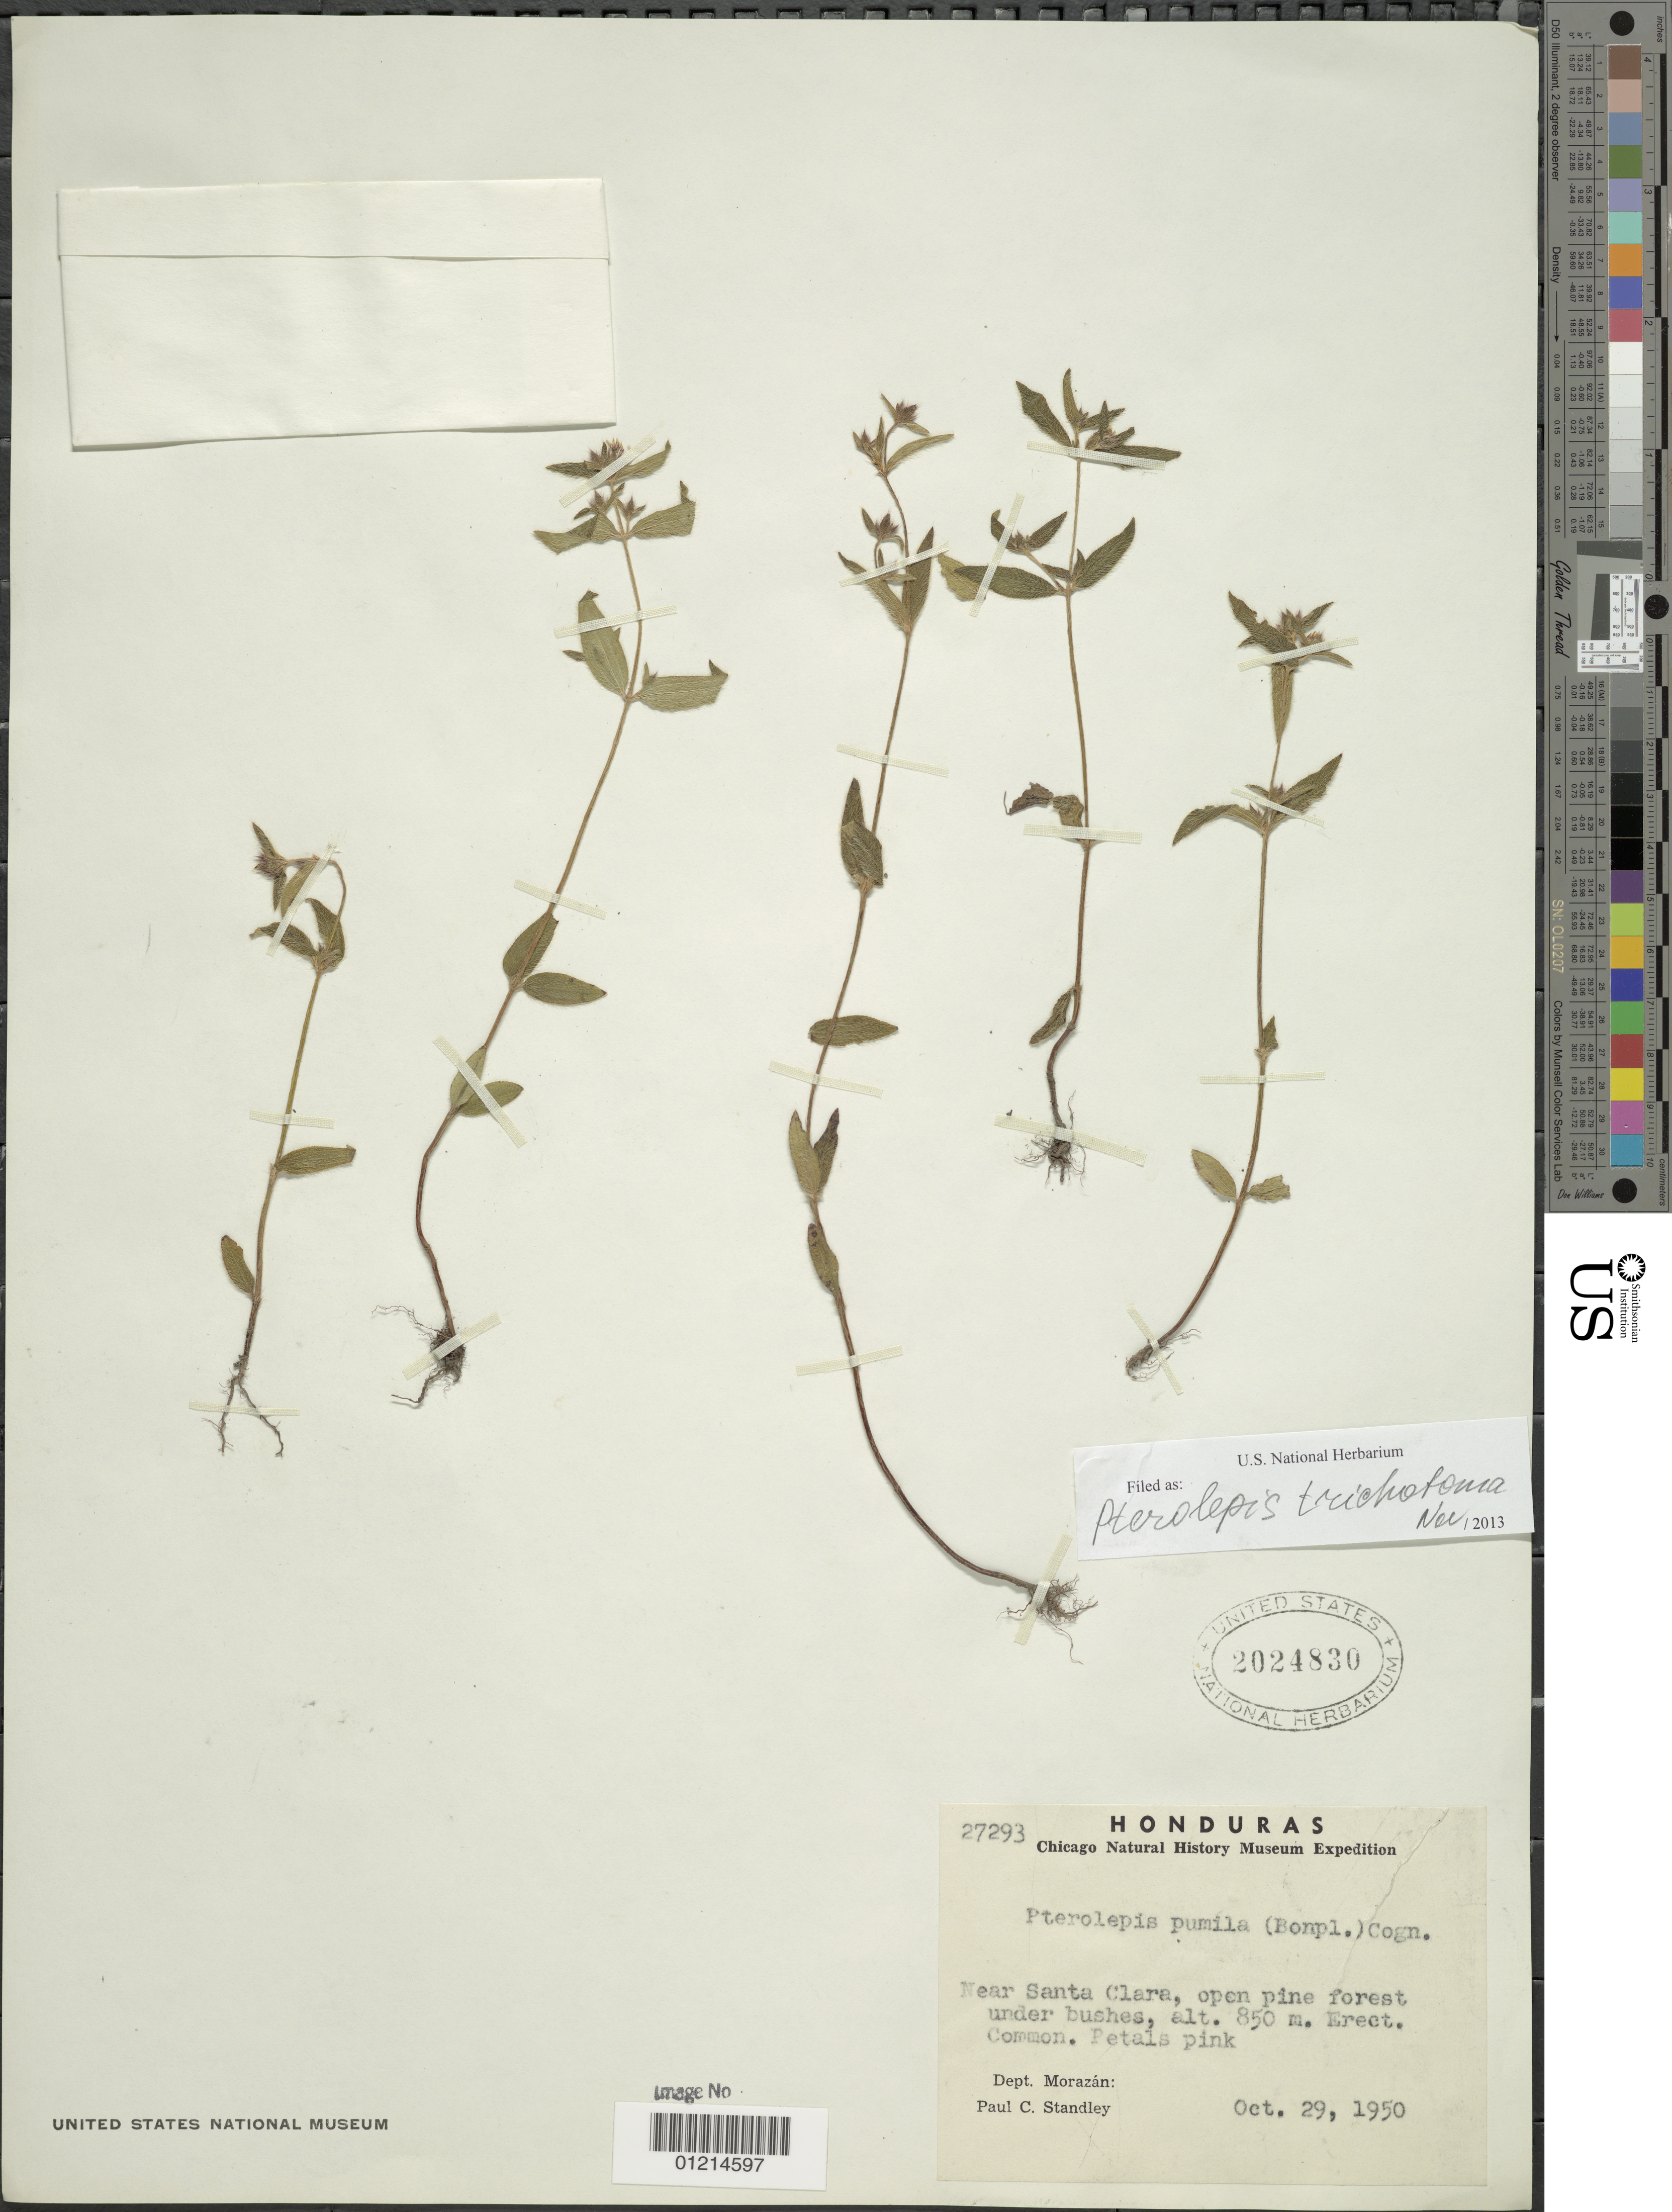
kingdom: Plantae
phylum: Tracheophyta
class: Magnoliopsida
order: Myrtales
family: Melastomataceae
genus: Pterolepis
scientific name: Pterolepis trichotoma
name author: (Rottb.) Cogn.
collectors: P. C. Standley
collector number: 27293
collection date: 1950-10-29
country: Honduras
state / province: Fco. Morazán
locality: near Santa Clara, open pine forest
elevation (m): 850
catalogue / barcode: US 2024830